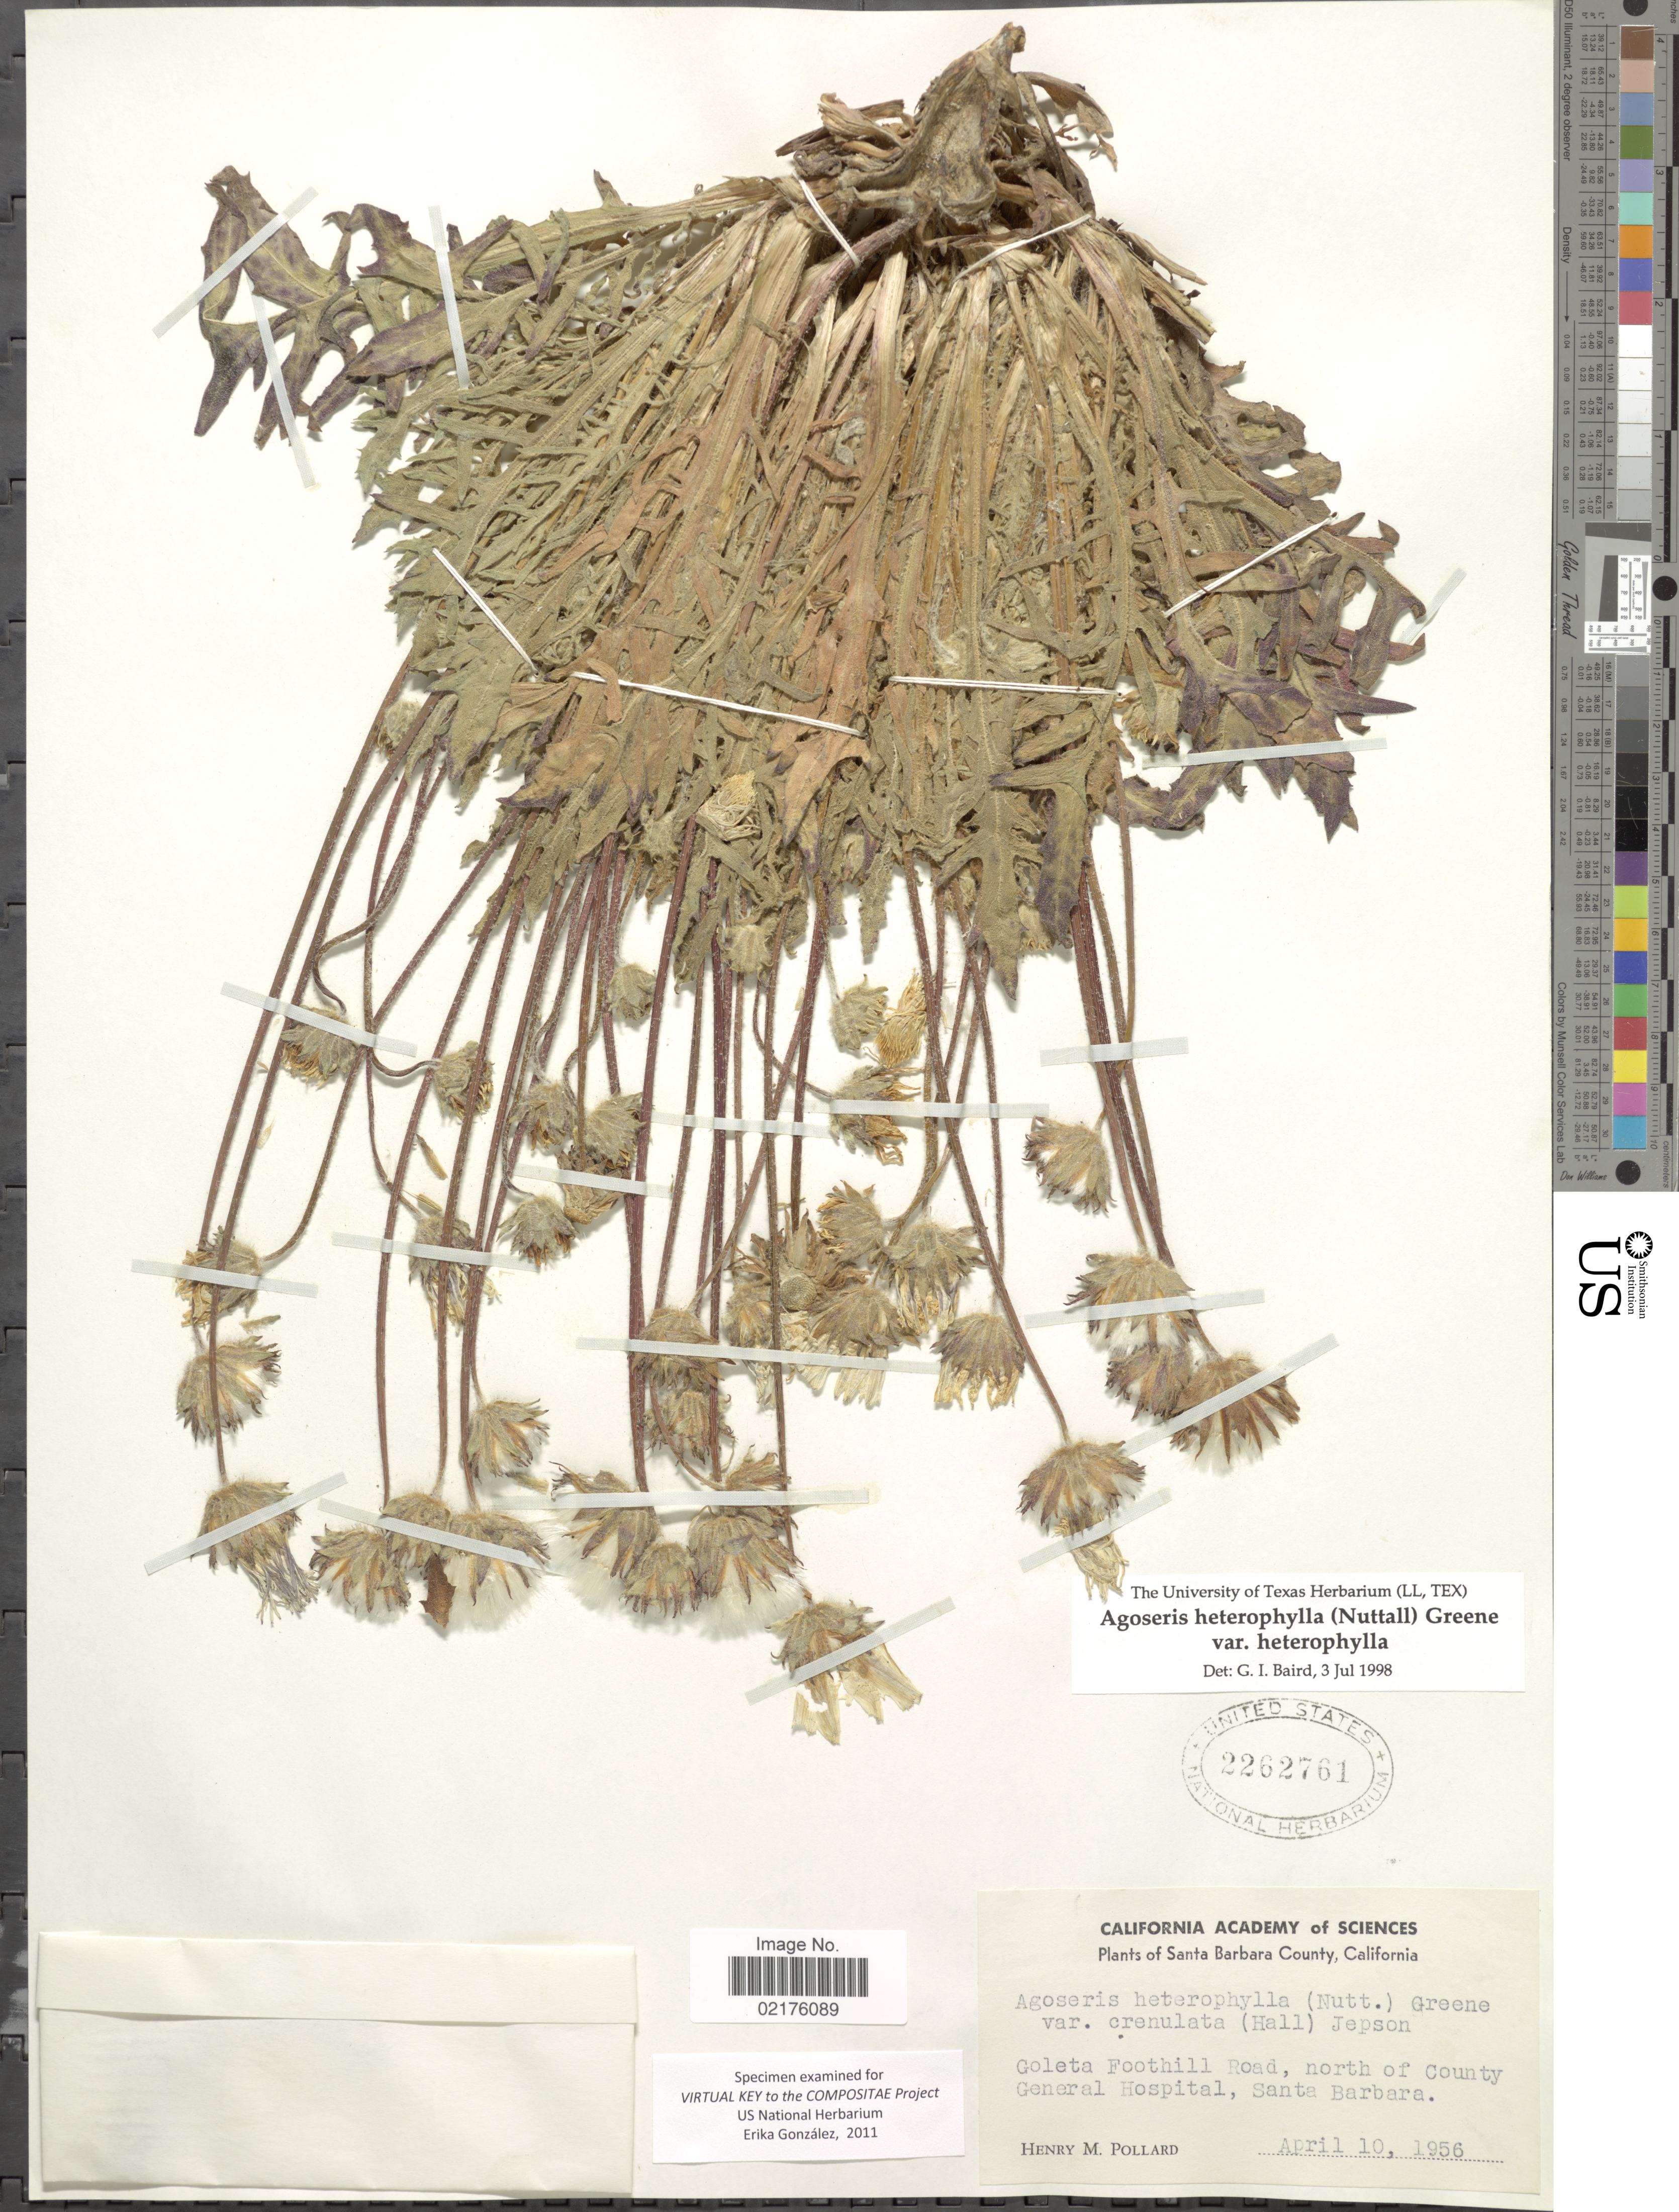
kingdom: Plantae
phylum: Tracheophyta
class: Magnoliopsida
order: Asterales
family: Asteraceae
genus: Agoseris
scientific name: Agoseris heterophylla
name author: (Nutt.) Greene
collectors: H. M. Pollard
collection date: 1956-04-10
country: United States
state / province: California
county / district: Santa Barbara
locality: Santa Barbara County, California, Goleta Foothill Road, north of County General Hospital, Santa Barbara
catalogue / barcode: US 2262761